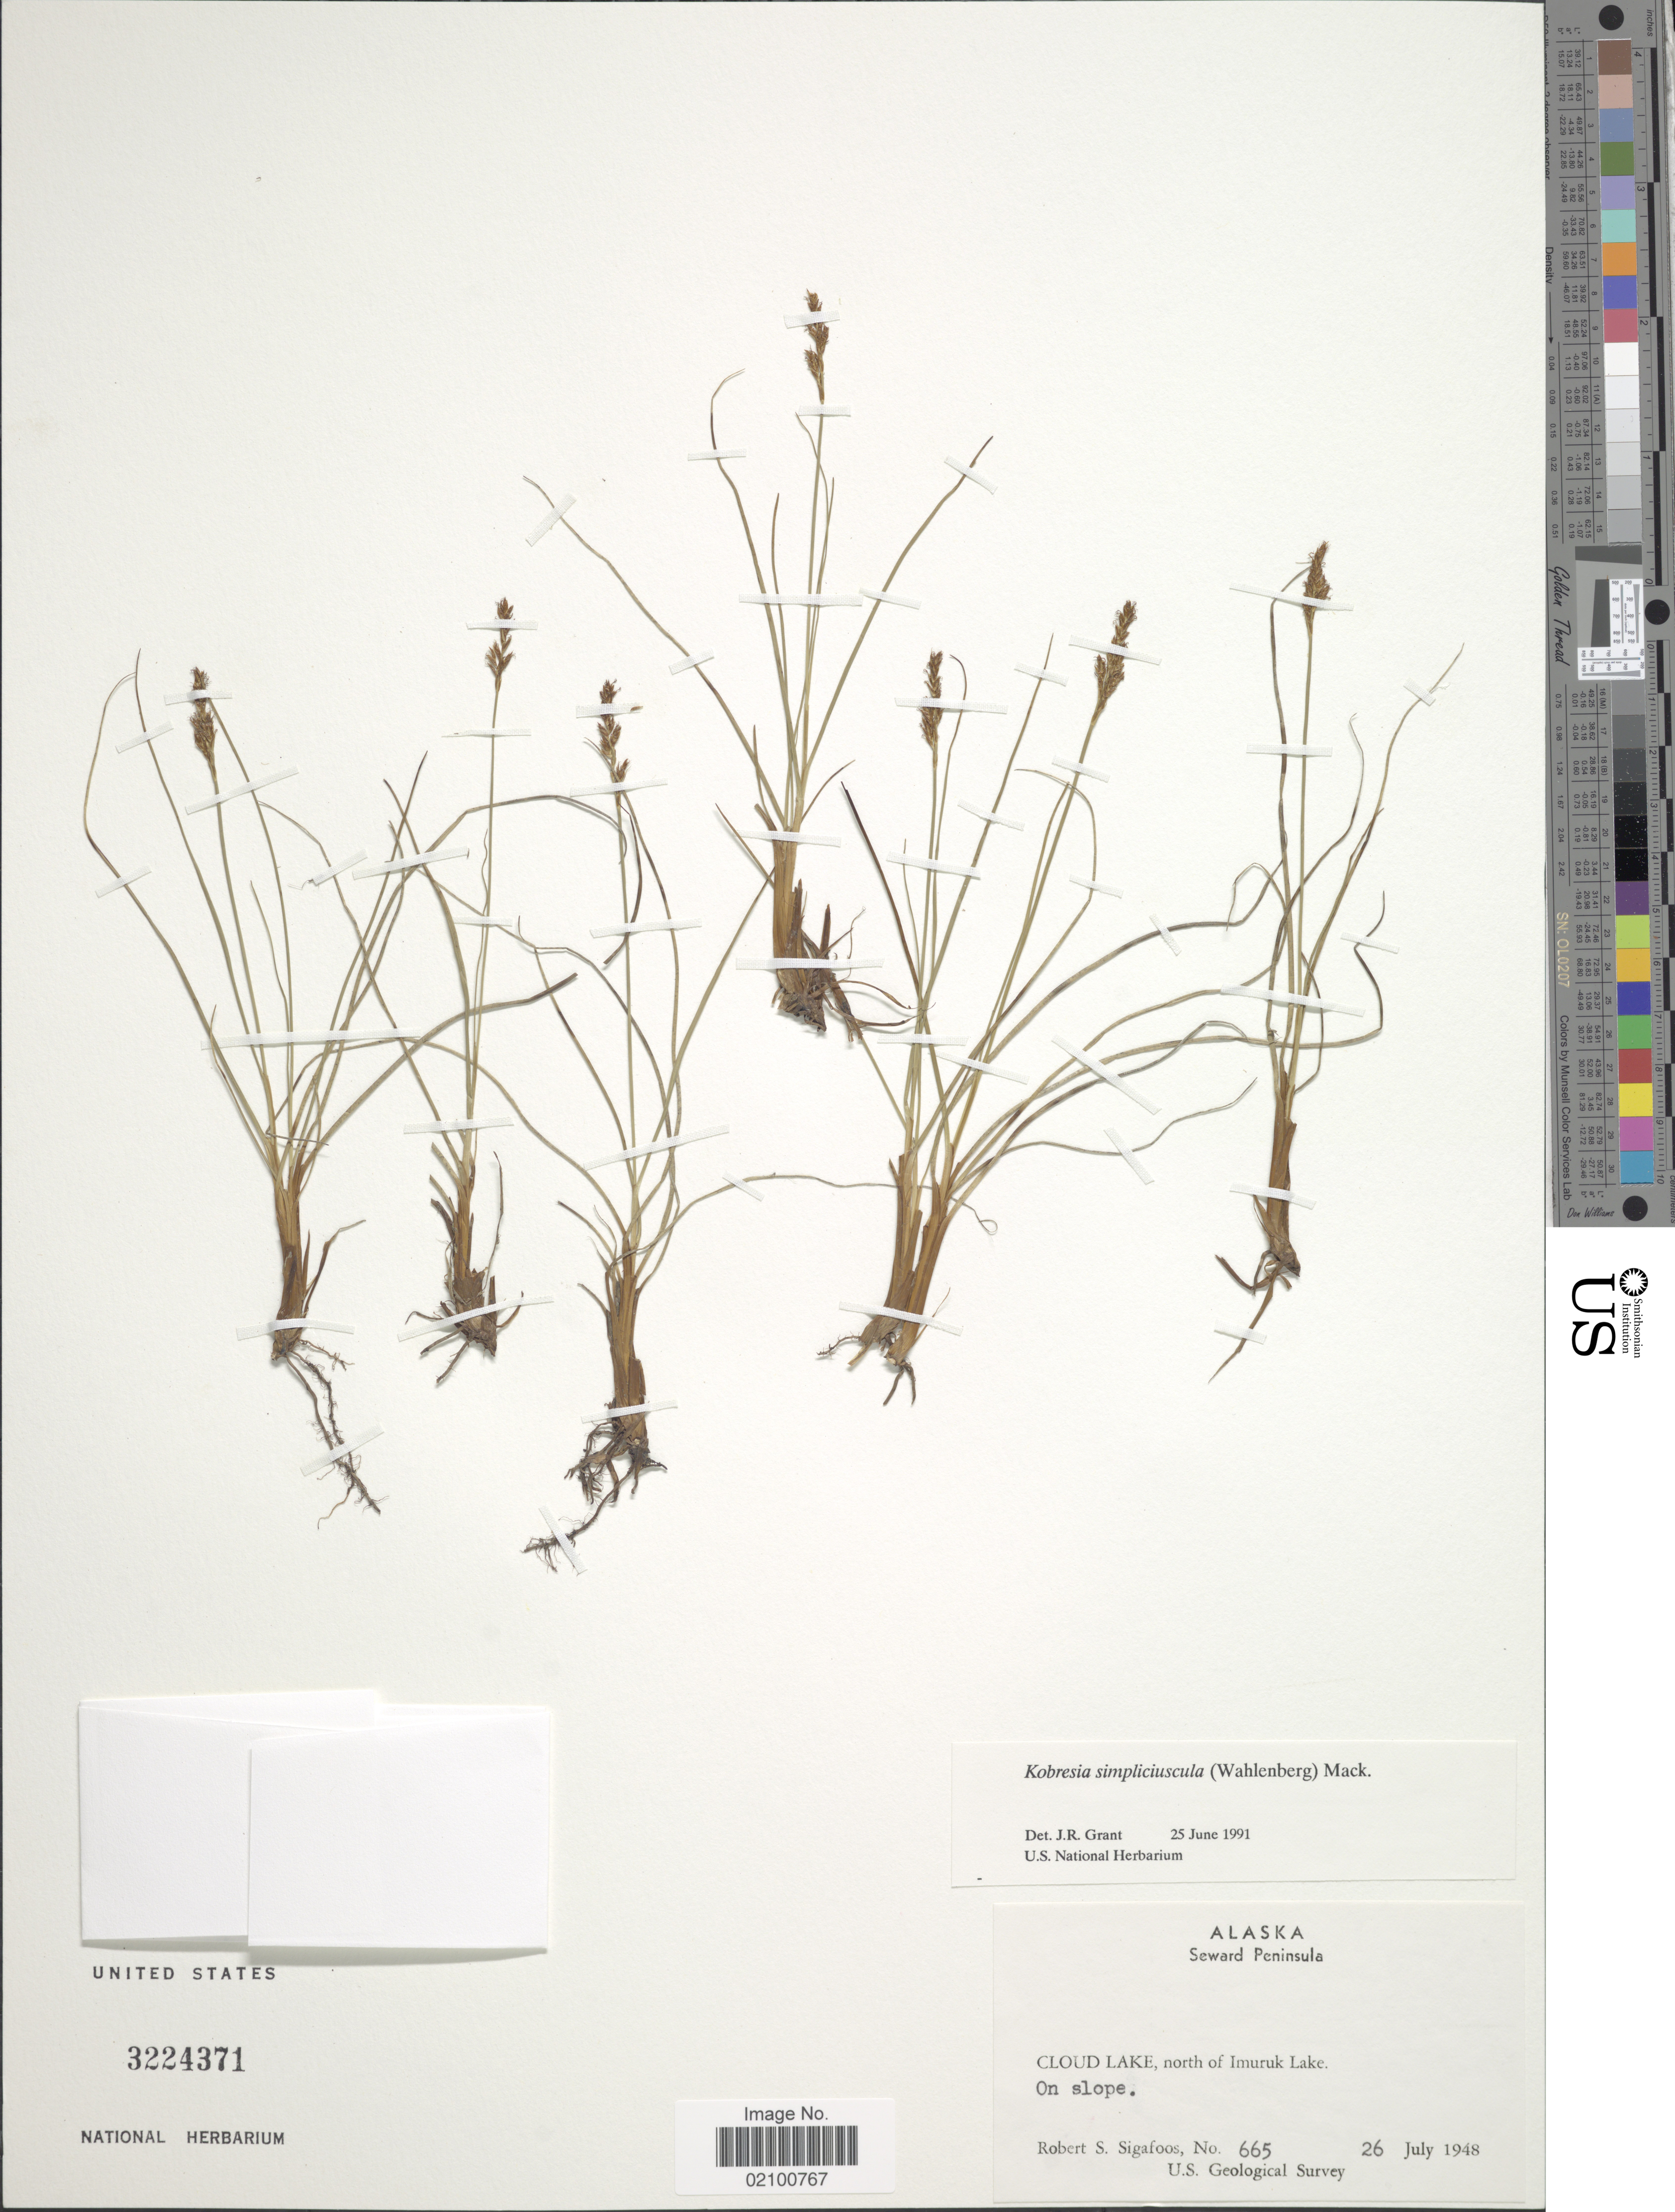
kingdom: Plantae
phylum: Tracheophyta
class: Liliopsida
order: Poales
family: Cyperaceae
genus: Carex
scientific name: Carex simpliciuscula subsp. simpliciuscula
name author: Wahlenb.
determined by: Strong, M. T., (US), Smithsonian Institution - National Museum of Natural History (UNITED STATES)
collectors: R. Sigafoos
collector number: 665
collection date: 1948-07-26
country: United States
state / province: Alaska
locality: Seward Peninsula, Cloud Lake, north of Imuruk Lake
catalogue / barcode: US 3224371